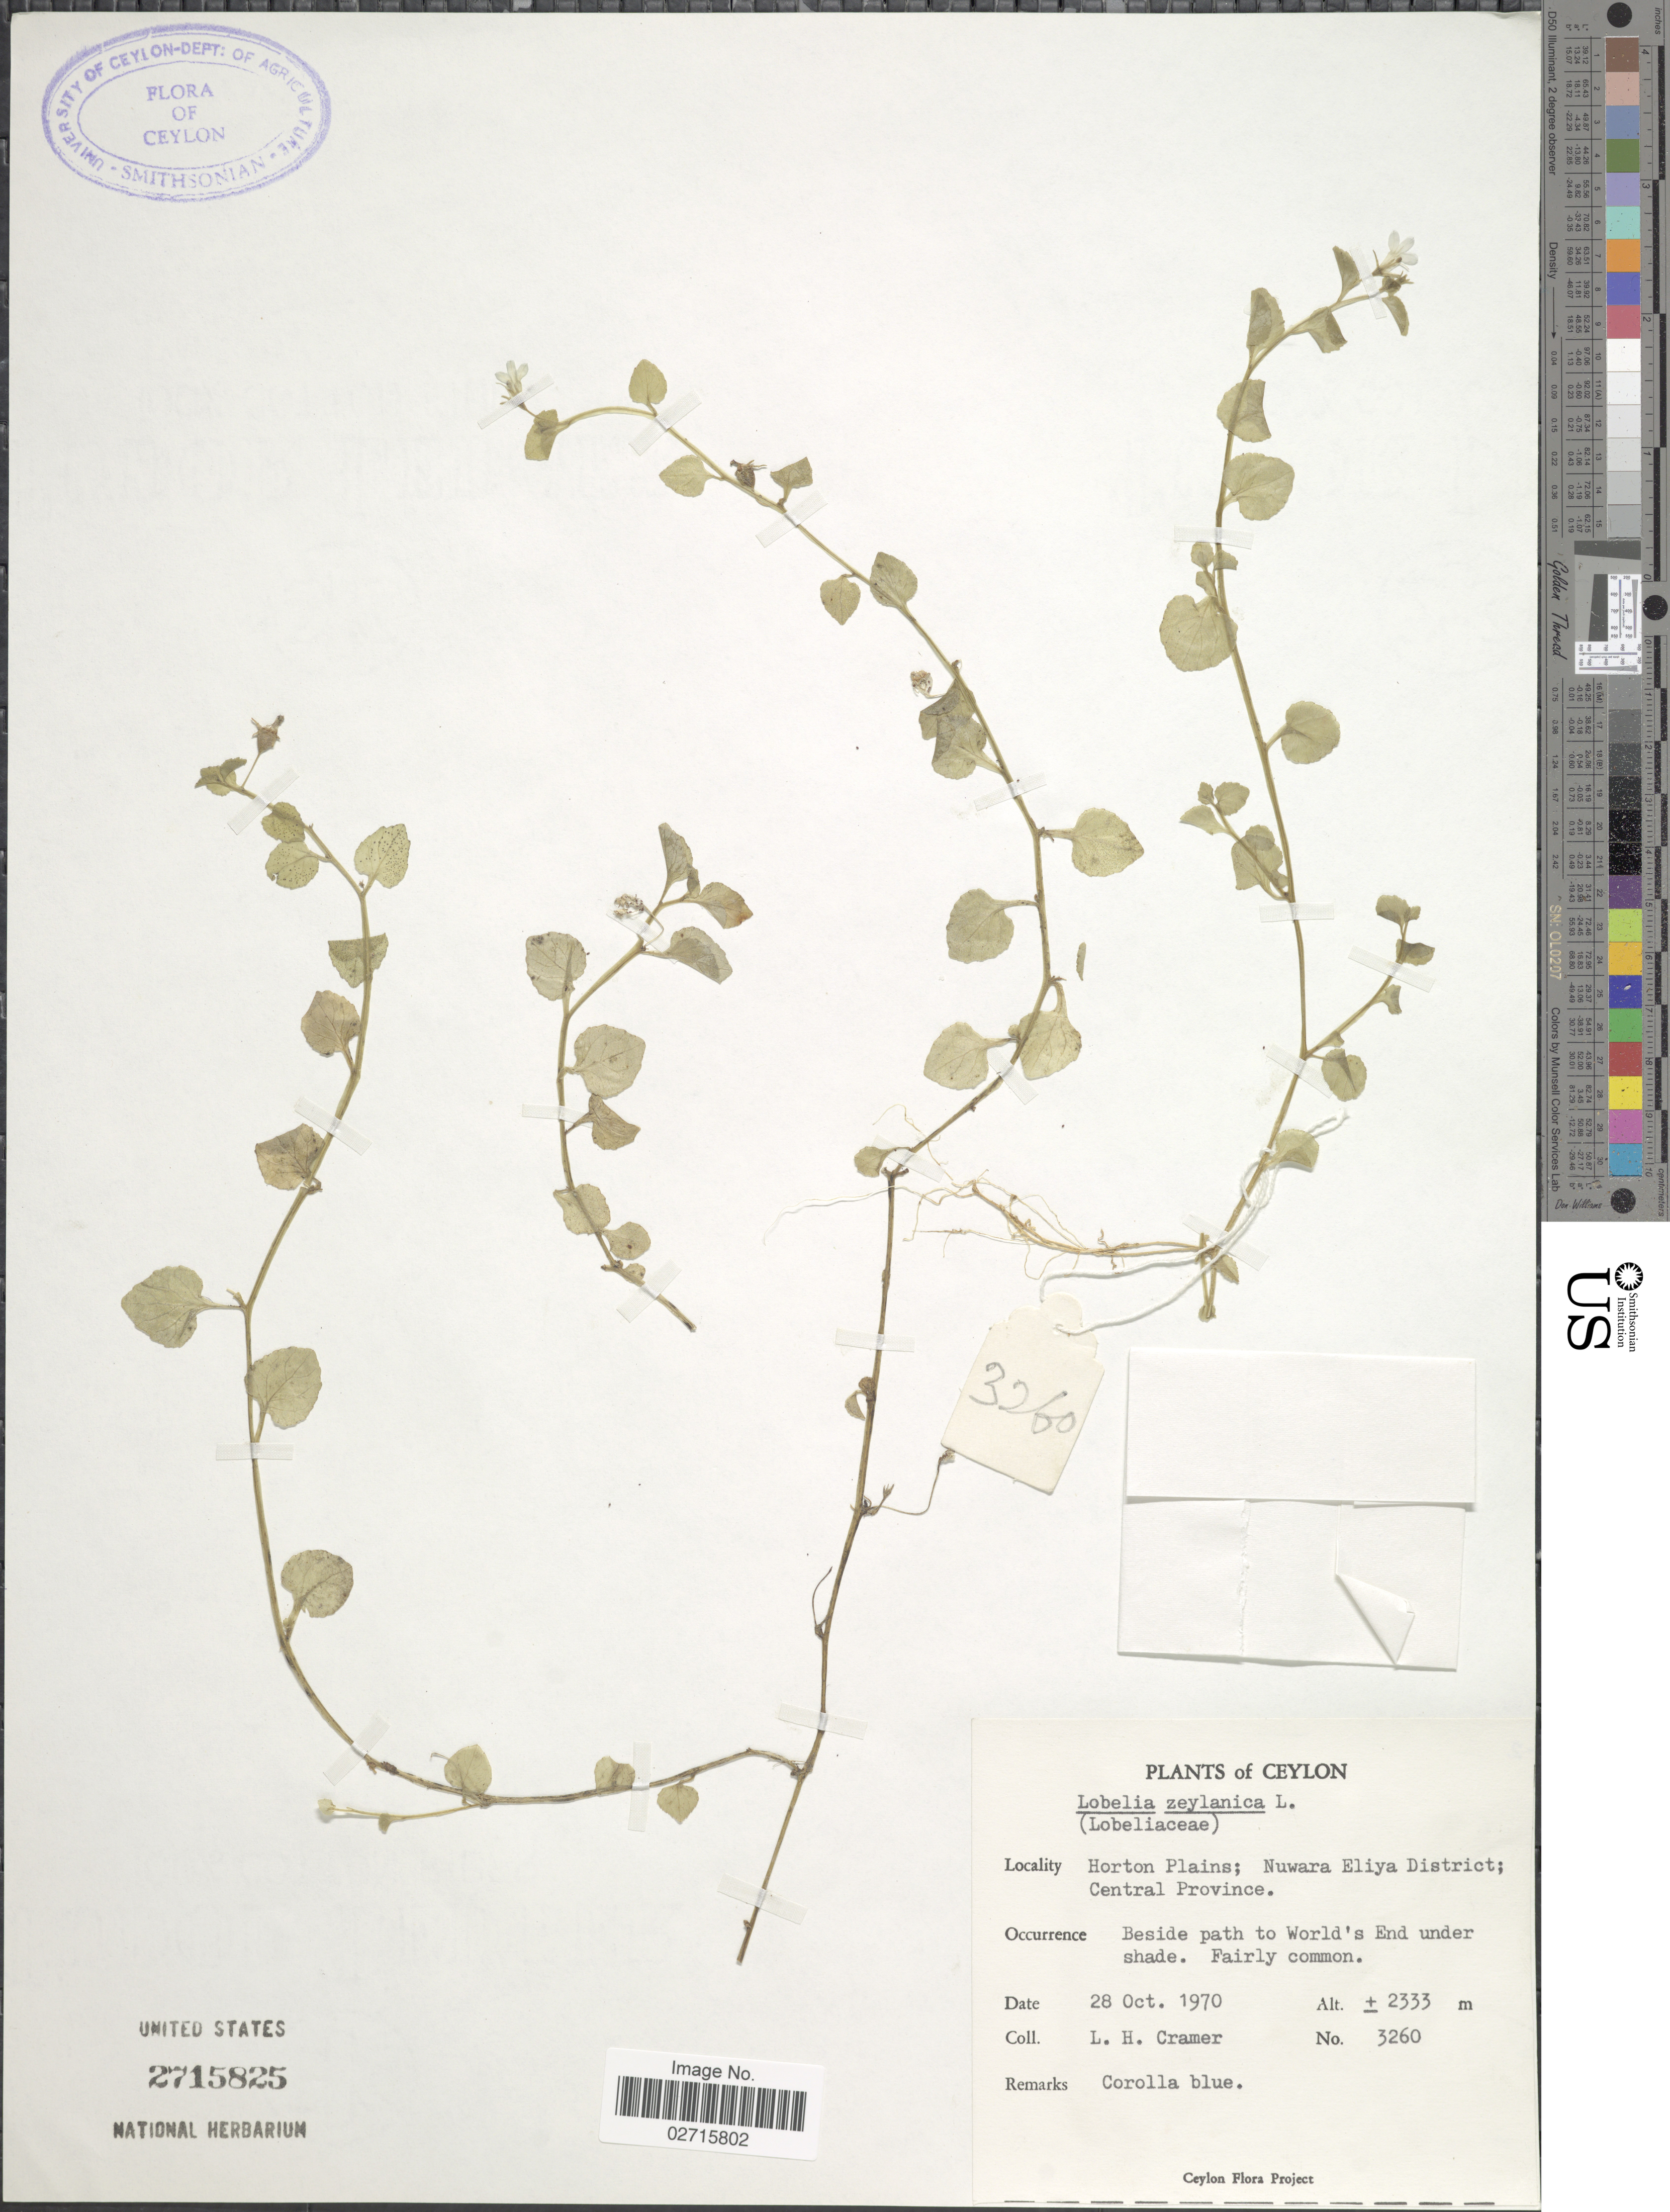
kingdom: Plantae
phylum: Tracheophyta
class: Magnoliopsida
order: Asterales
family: Campanulaceae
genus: Lobelia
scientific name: Lobelia succulenta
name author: Blume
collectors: L. H. Cramer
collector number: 3260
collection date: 1970-10-28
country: Sri Lanka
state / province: Central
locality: Ceylon. Horton Plains; Nuwara Eliya District; Central Province. Beside path to World's End under shade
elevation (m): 2333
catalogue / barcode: US 2715825